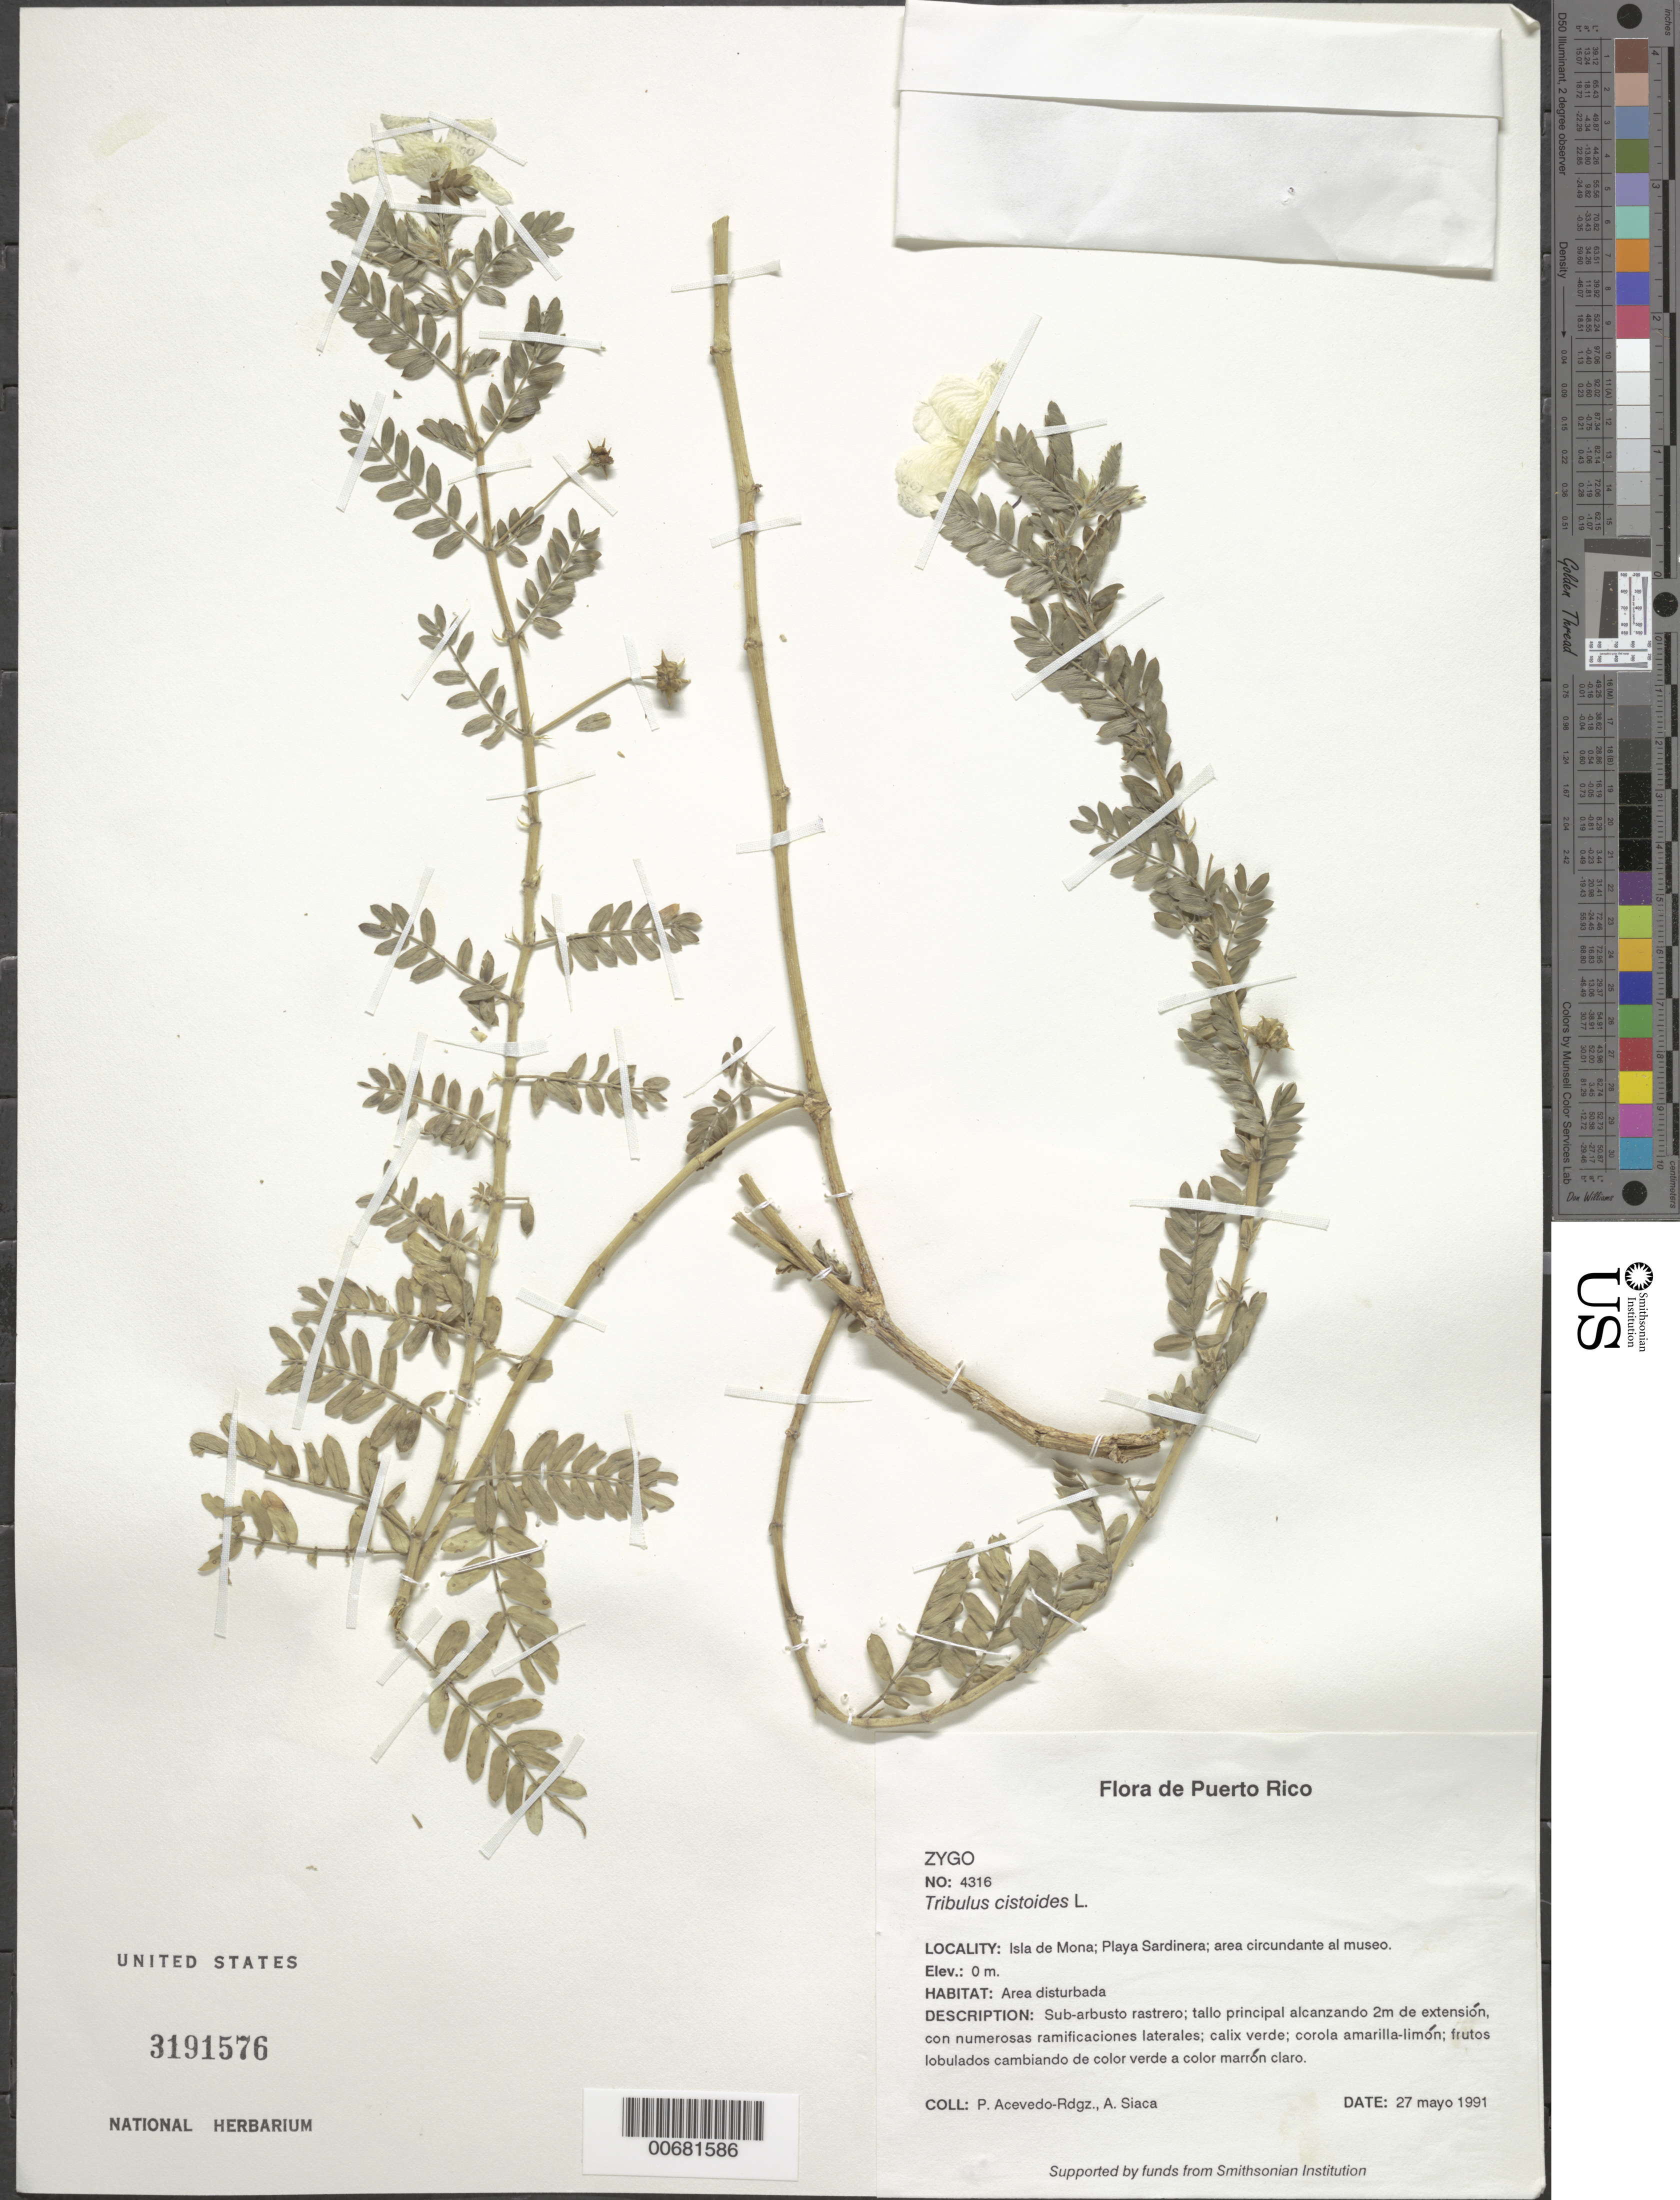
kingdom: Plantae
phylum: Tracheophyta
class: Magnoliopsida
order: Zygophyllales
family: Zygophyllaceae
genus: Tribulus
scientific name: Tribulus cistoides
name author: L.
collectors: P. Acevedo-Rodr. & A. Siaca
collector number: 4316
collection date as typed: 27 May 1991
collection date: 1991-05-27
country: Puerto Rico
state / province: Mayaguëz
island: Mona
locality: Isla de Mona; Playa Sardinera; area circundante al museo.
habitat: Area disturbada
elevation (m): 0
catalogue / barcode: US 3191576